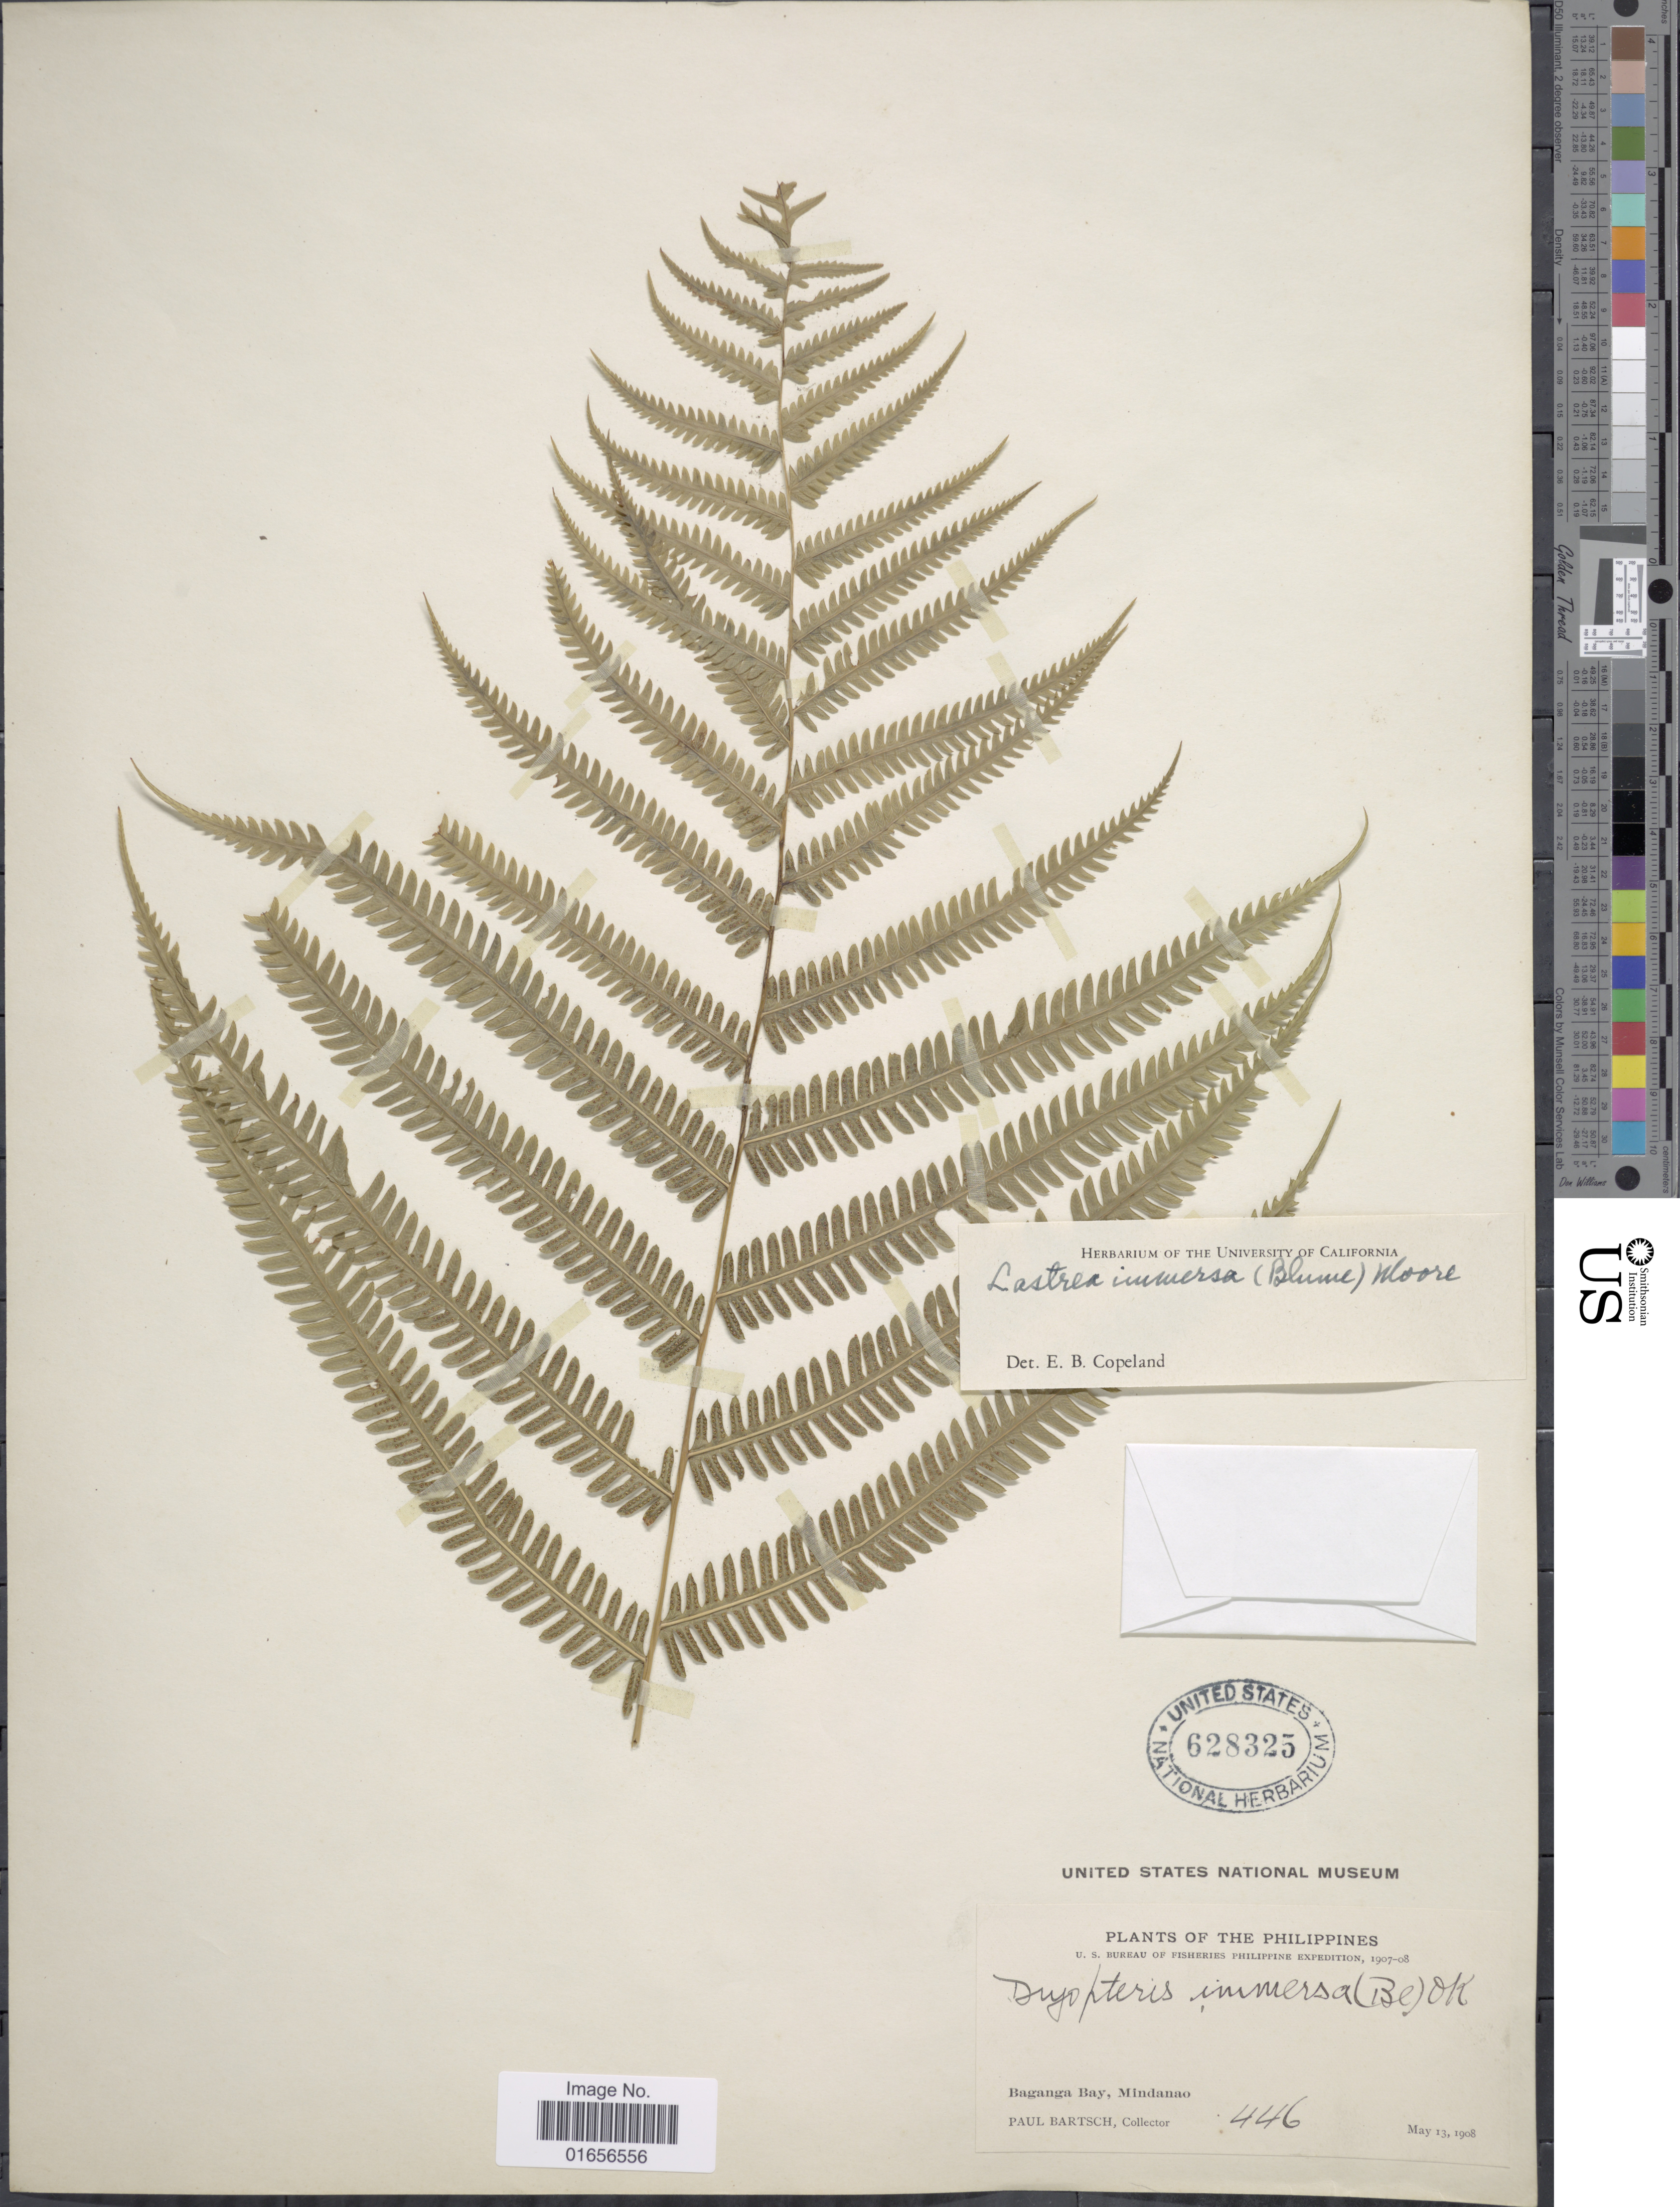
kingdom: Plantae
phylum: Tracheophyta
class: Polypodiopsida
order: Polypodiales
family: Thelypteridaceae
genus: Amphineuron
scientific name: Amphineuron immersum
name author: (Blume) Holttum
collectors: P. Bartsch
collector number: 446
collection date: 1908-05-13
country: Philippines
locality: The Philippines, Baganga Bay, Mindanao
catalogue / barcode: US 628325